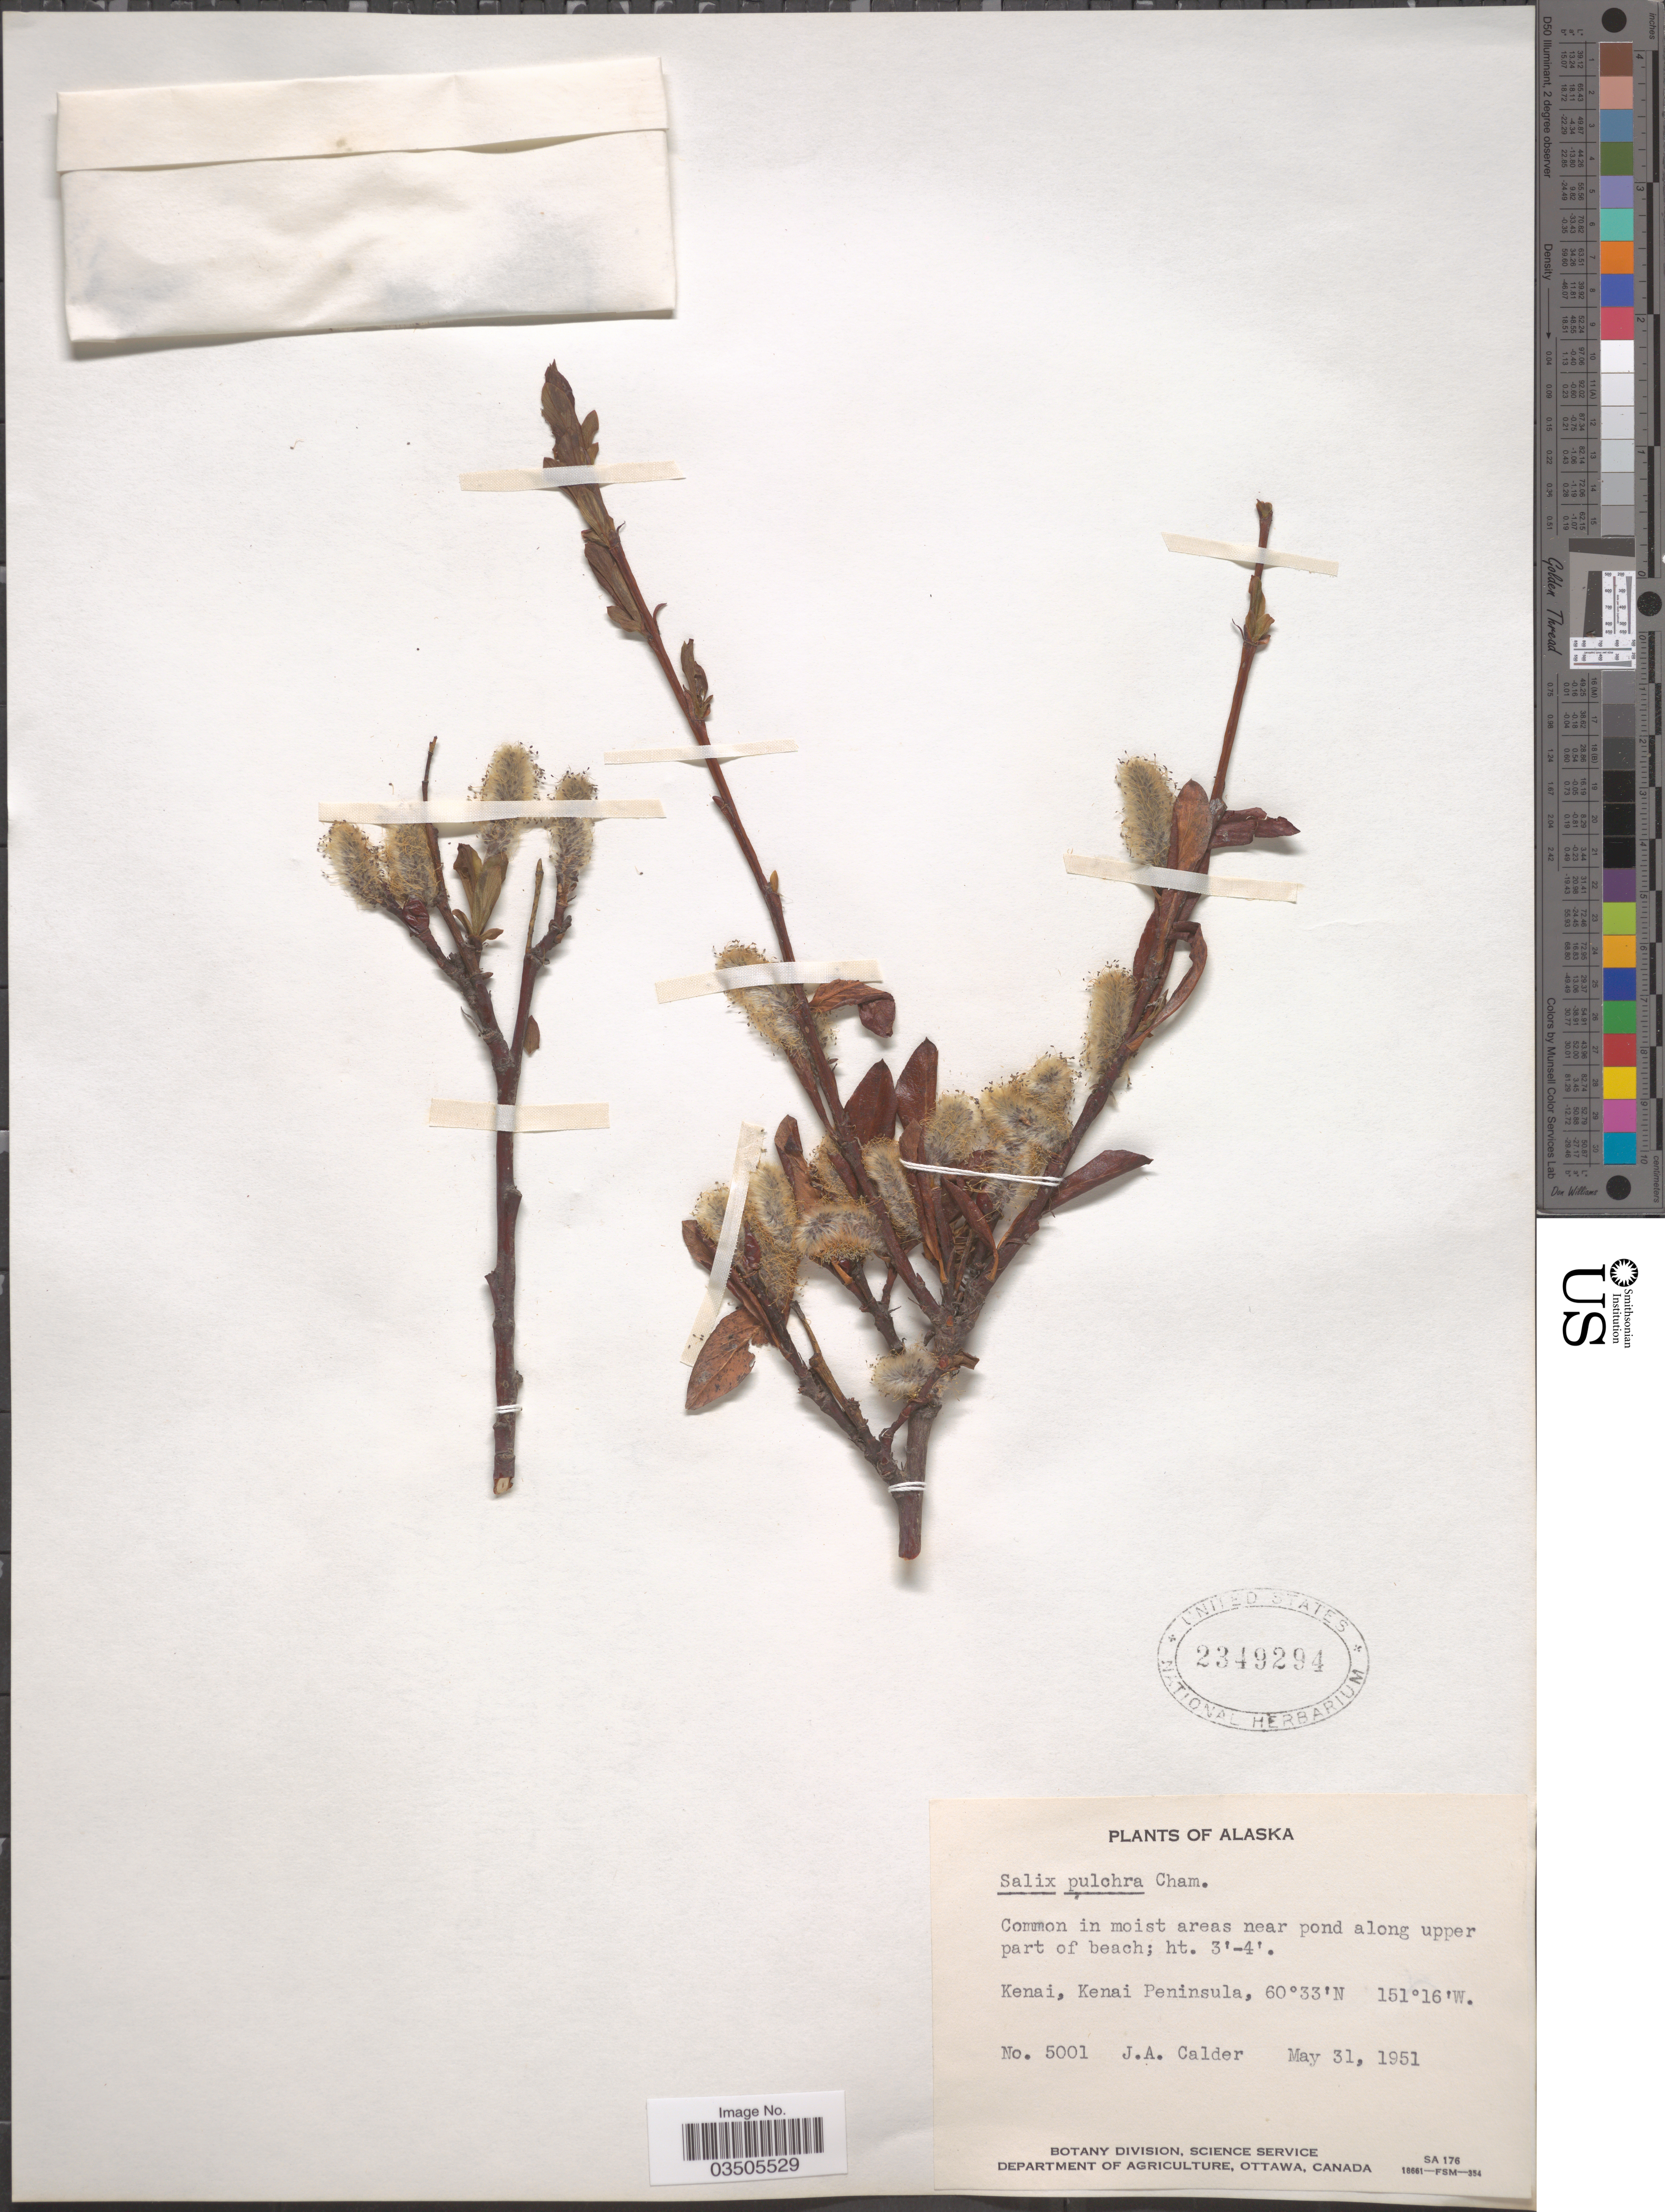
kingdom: Plantae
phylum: Tracheophyta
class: Magnoliopsida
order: Malpighiales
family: Salicaceae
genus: Salix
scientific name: Salix pulchra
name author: Cham.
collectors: J. A. Calder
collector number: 5001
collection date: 1951-05-31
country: United States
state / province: Alaska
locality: Areas near pond along upper part of beach. Kenai, Kenai Peninsula.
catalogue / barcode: US 2349294